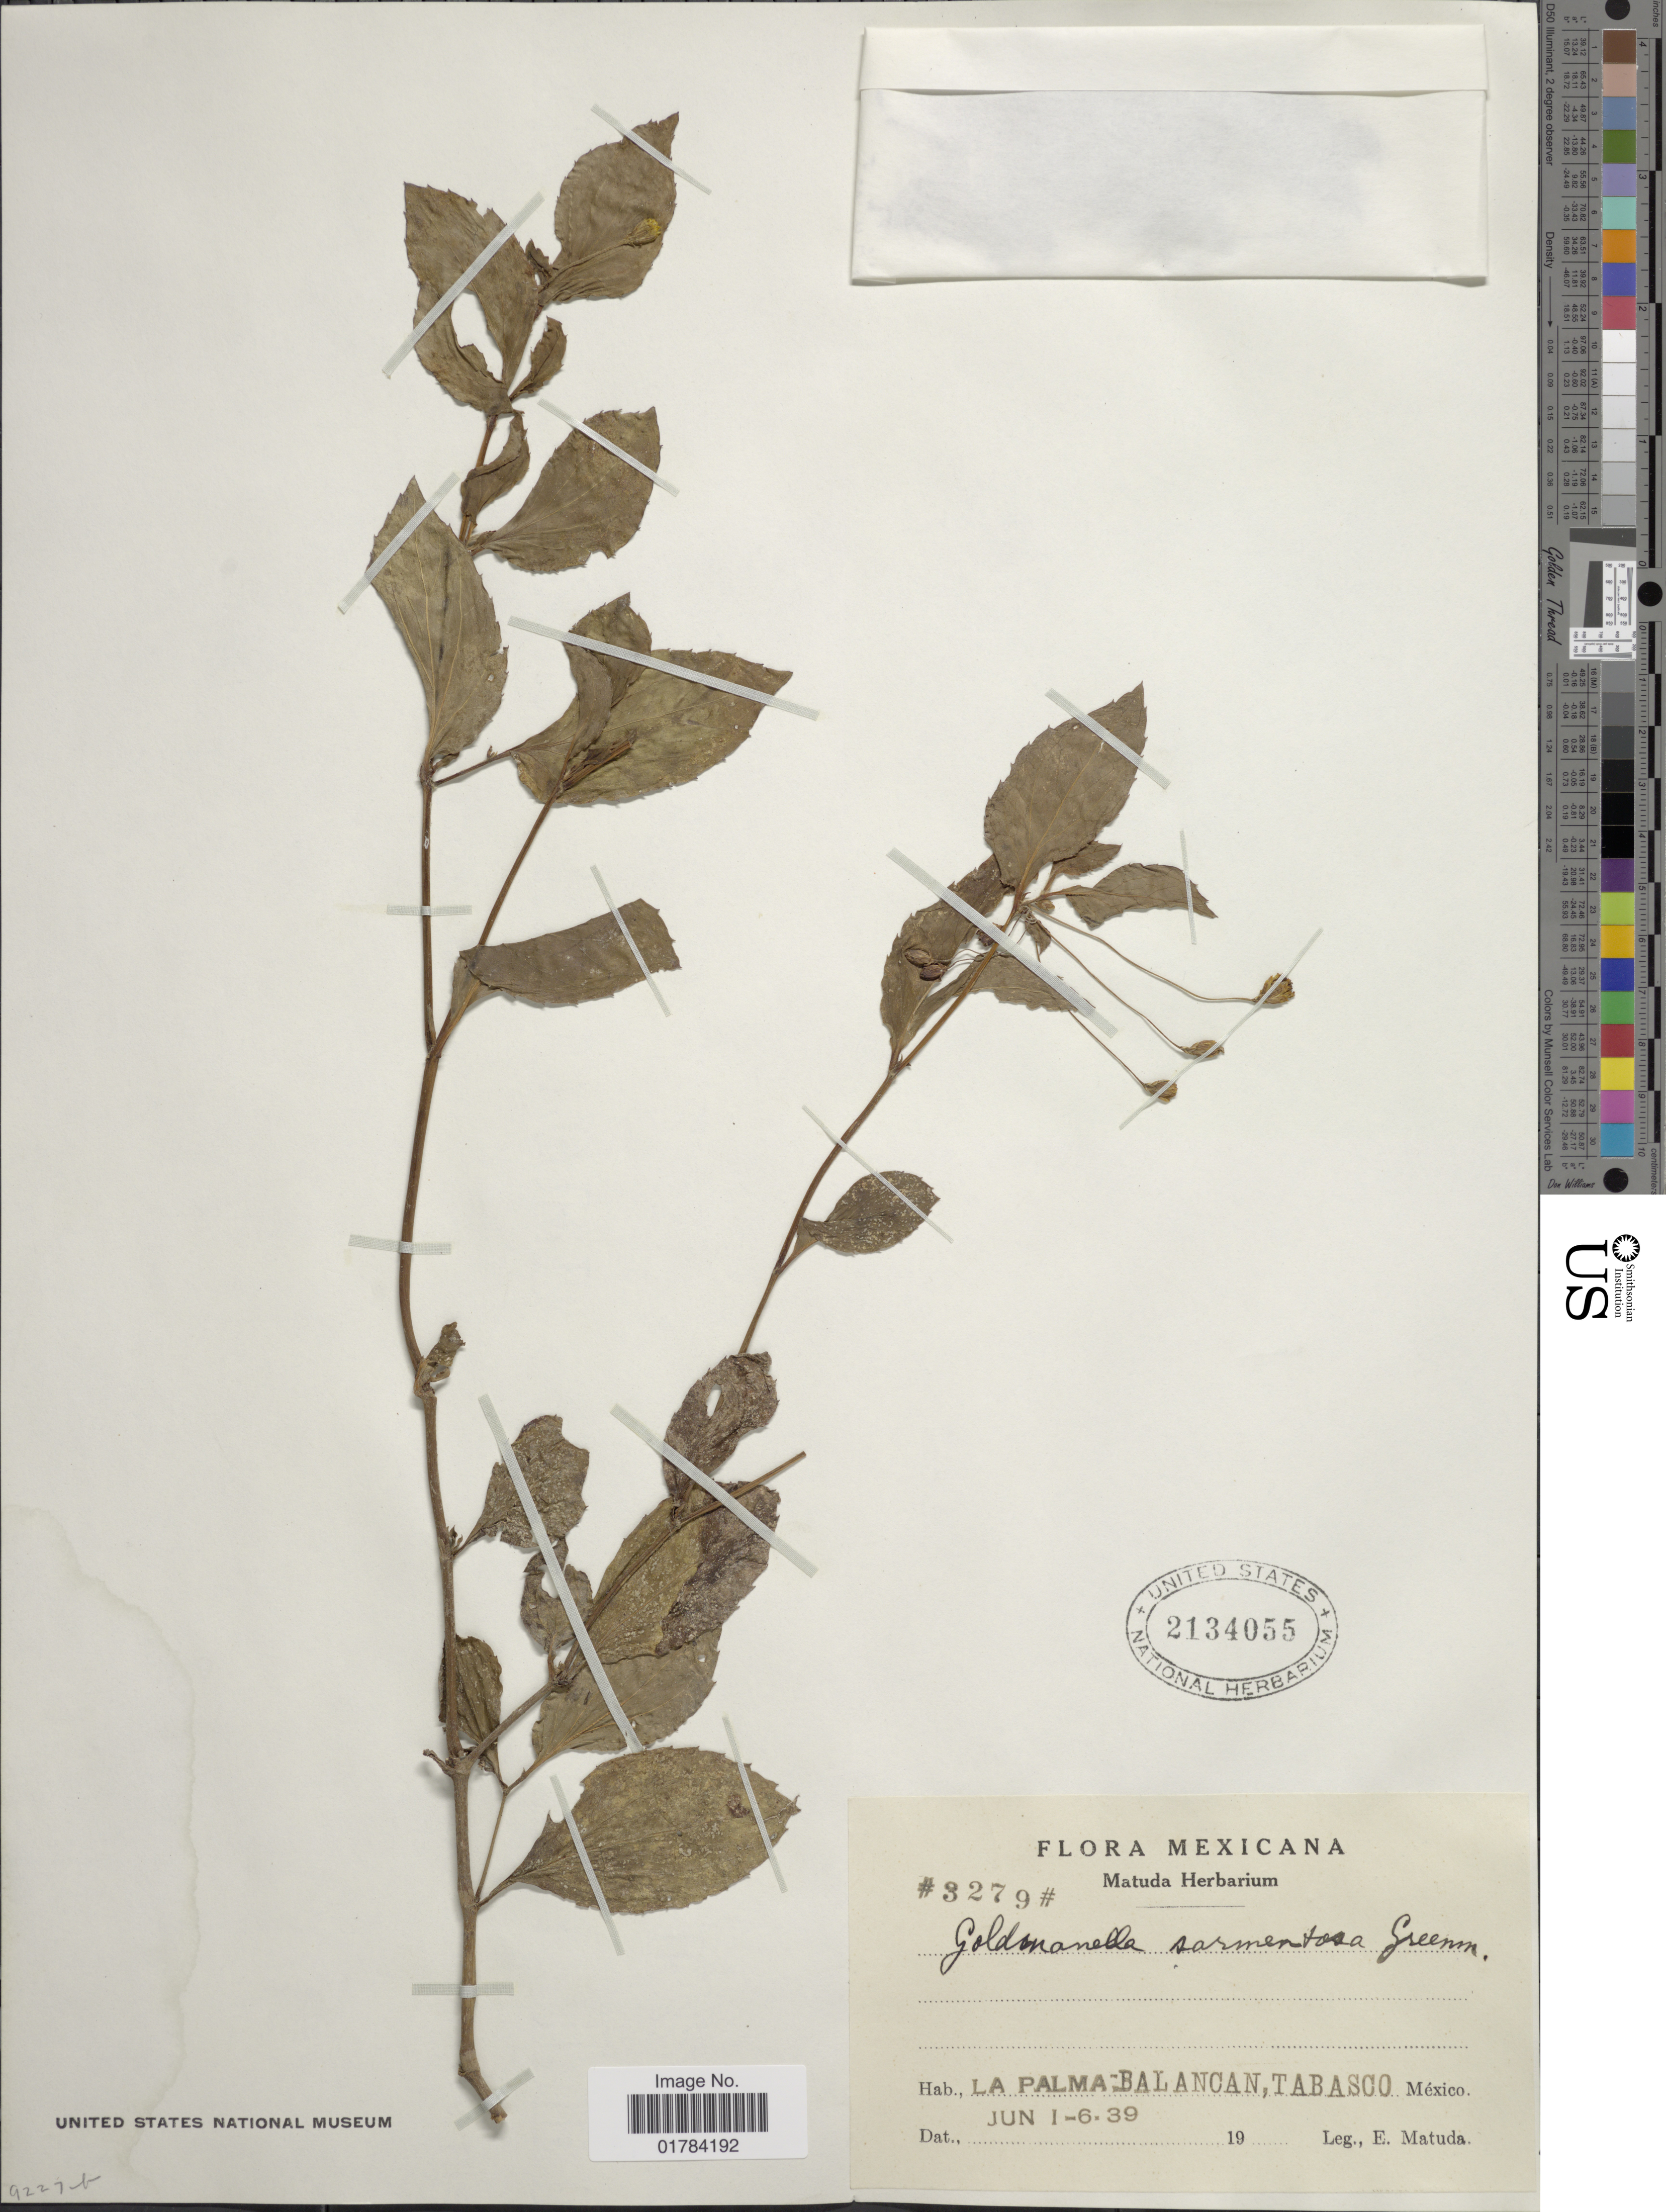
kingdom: Plantae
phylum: Tracheophyta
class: Magnoliopsida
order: Asterales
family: Asteraceae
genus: Goldmanella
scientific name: Goldmanella sarmentosa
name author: Greenm.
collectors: E. Matuda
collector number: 3279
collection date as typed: Transcribed d/m/y: 1/6/39 to 6/6/39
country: Mexico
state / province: Tabasco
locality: La Palma - Balancan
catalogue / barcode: US 2134055